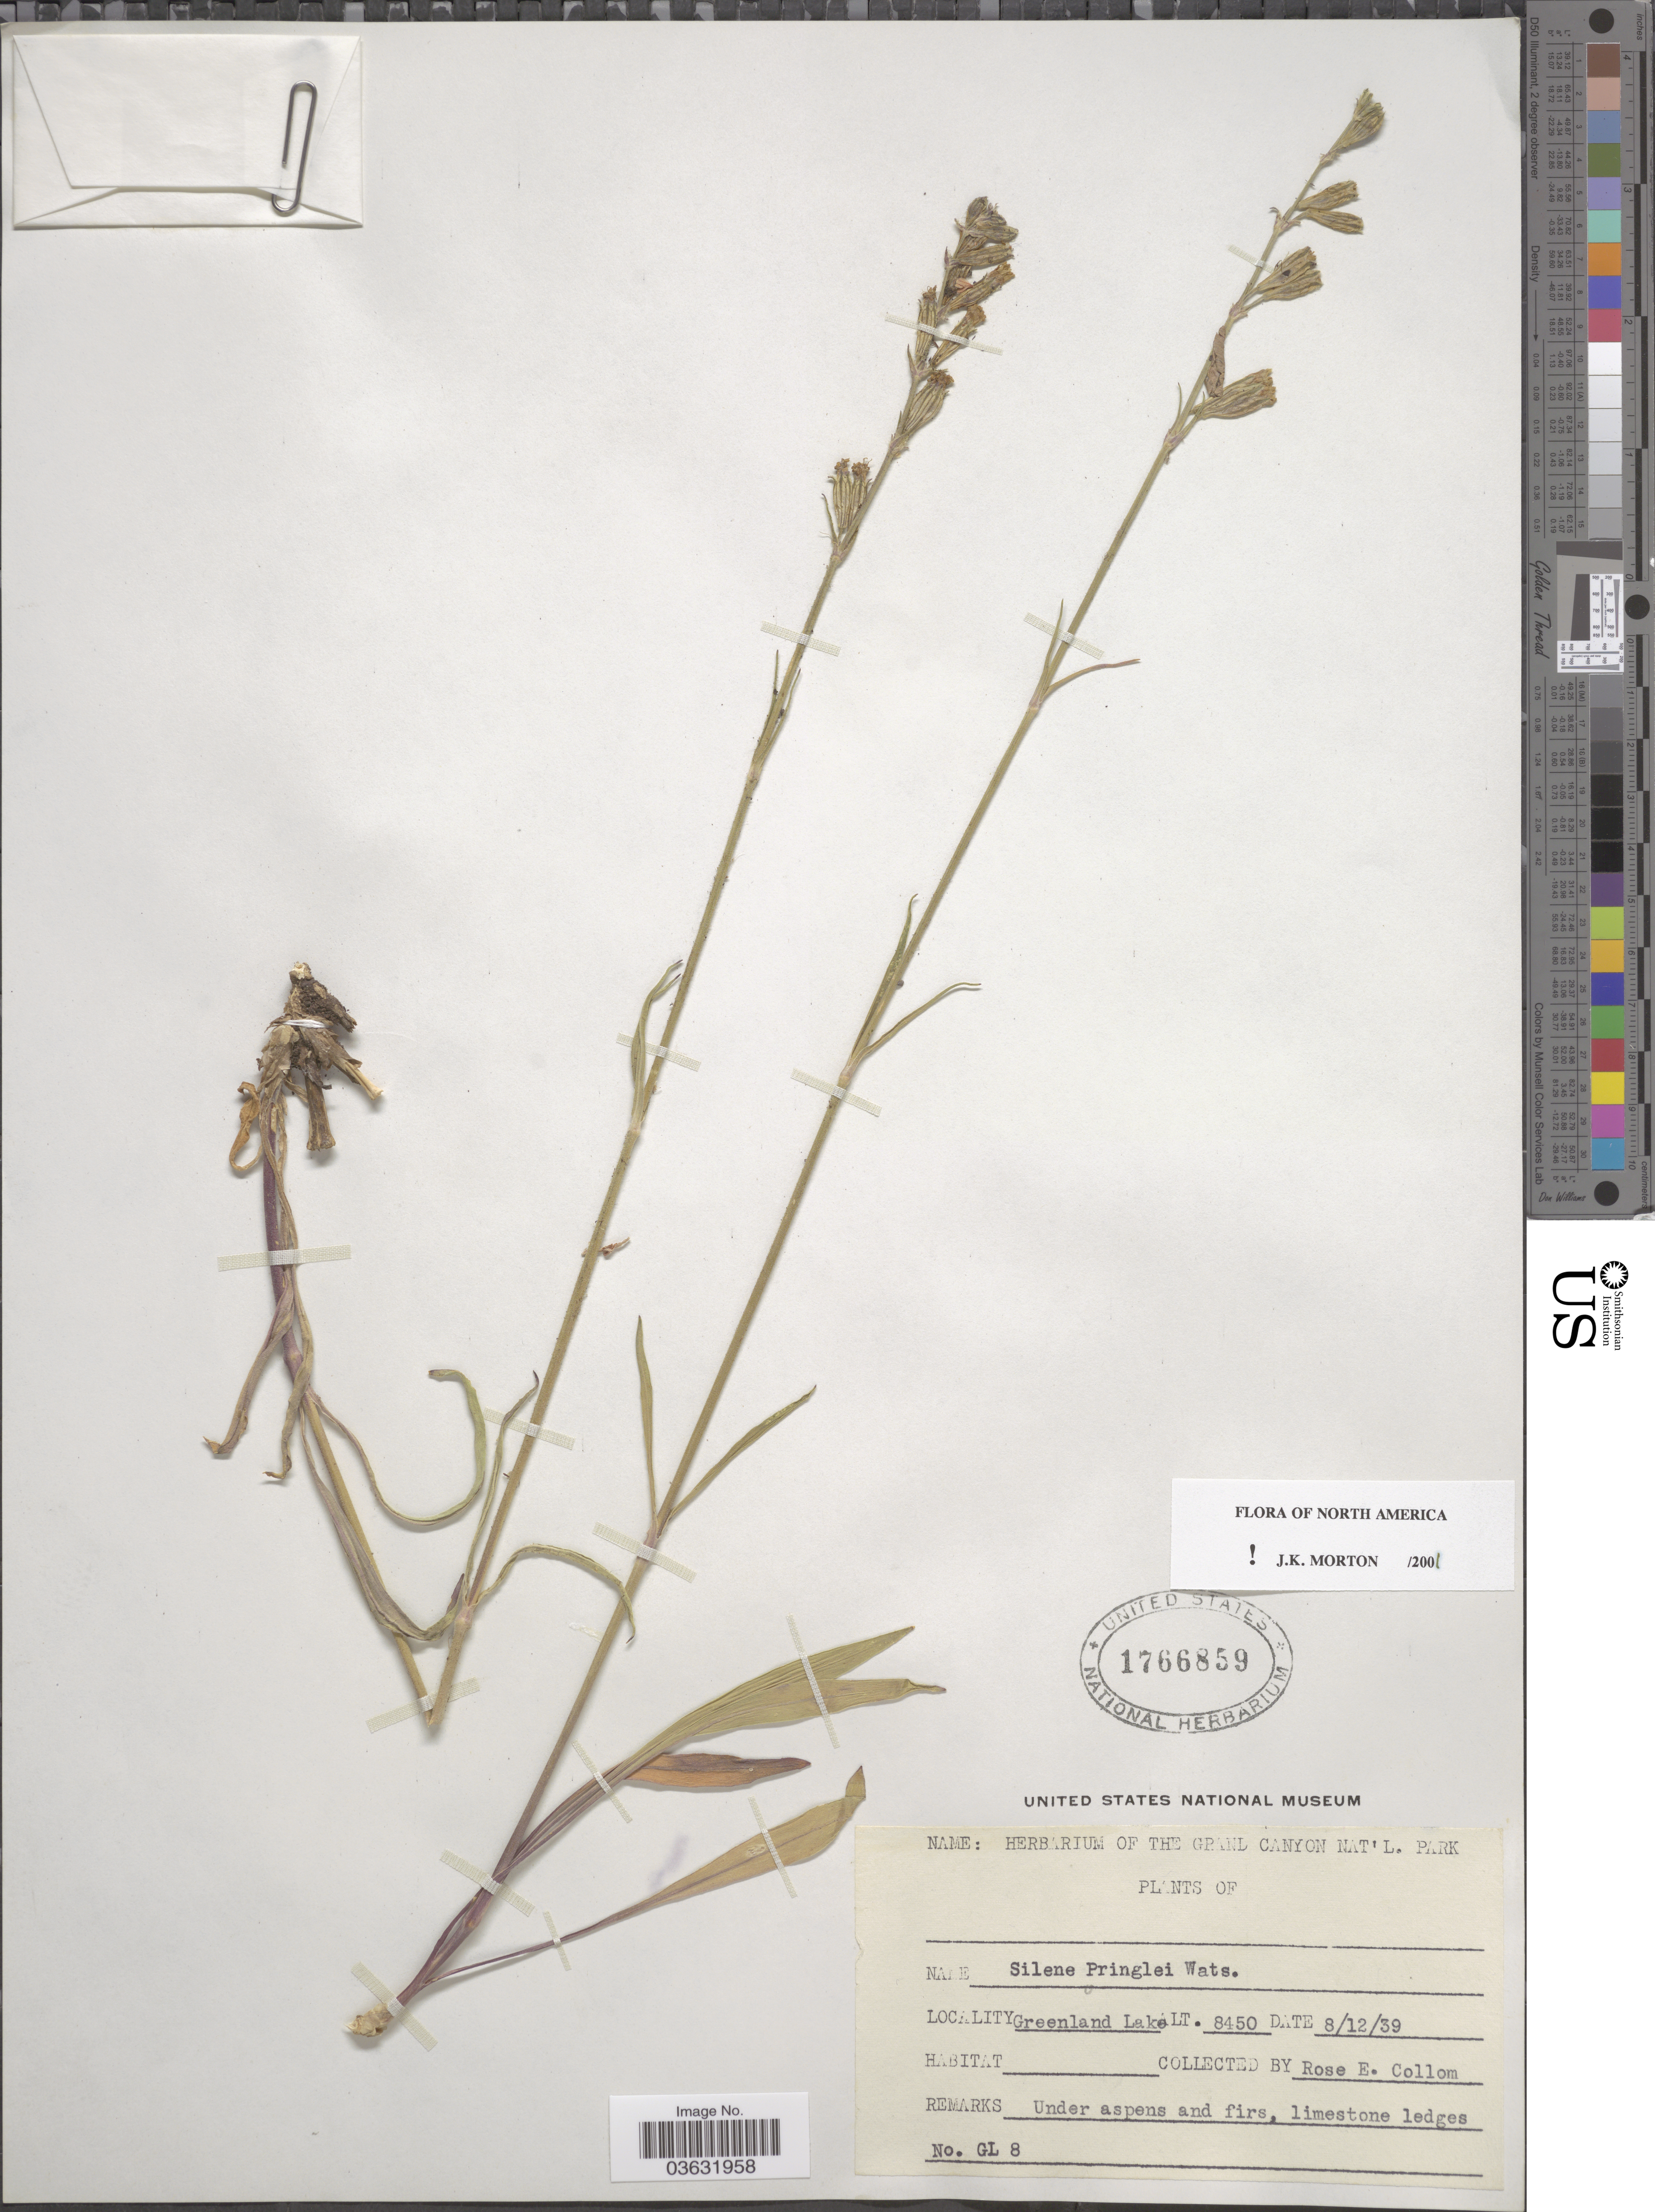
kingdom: Plantae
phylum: Tracheophyta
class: Magnoliopsida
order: Caryophyllales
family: Caryophyllaceae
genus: Silene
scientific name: Silene scouleri subsp. pringlei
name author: (S. Watson) C.L. Hitchc. & Maguire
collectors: R. E. Collom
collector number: GL8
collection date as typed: Transcribed d/m/y: 12/8/39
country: United States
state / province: Arizona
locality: Greenland Lake.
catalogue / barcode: US 1766859